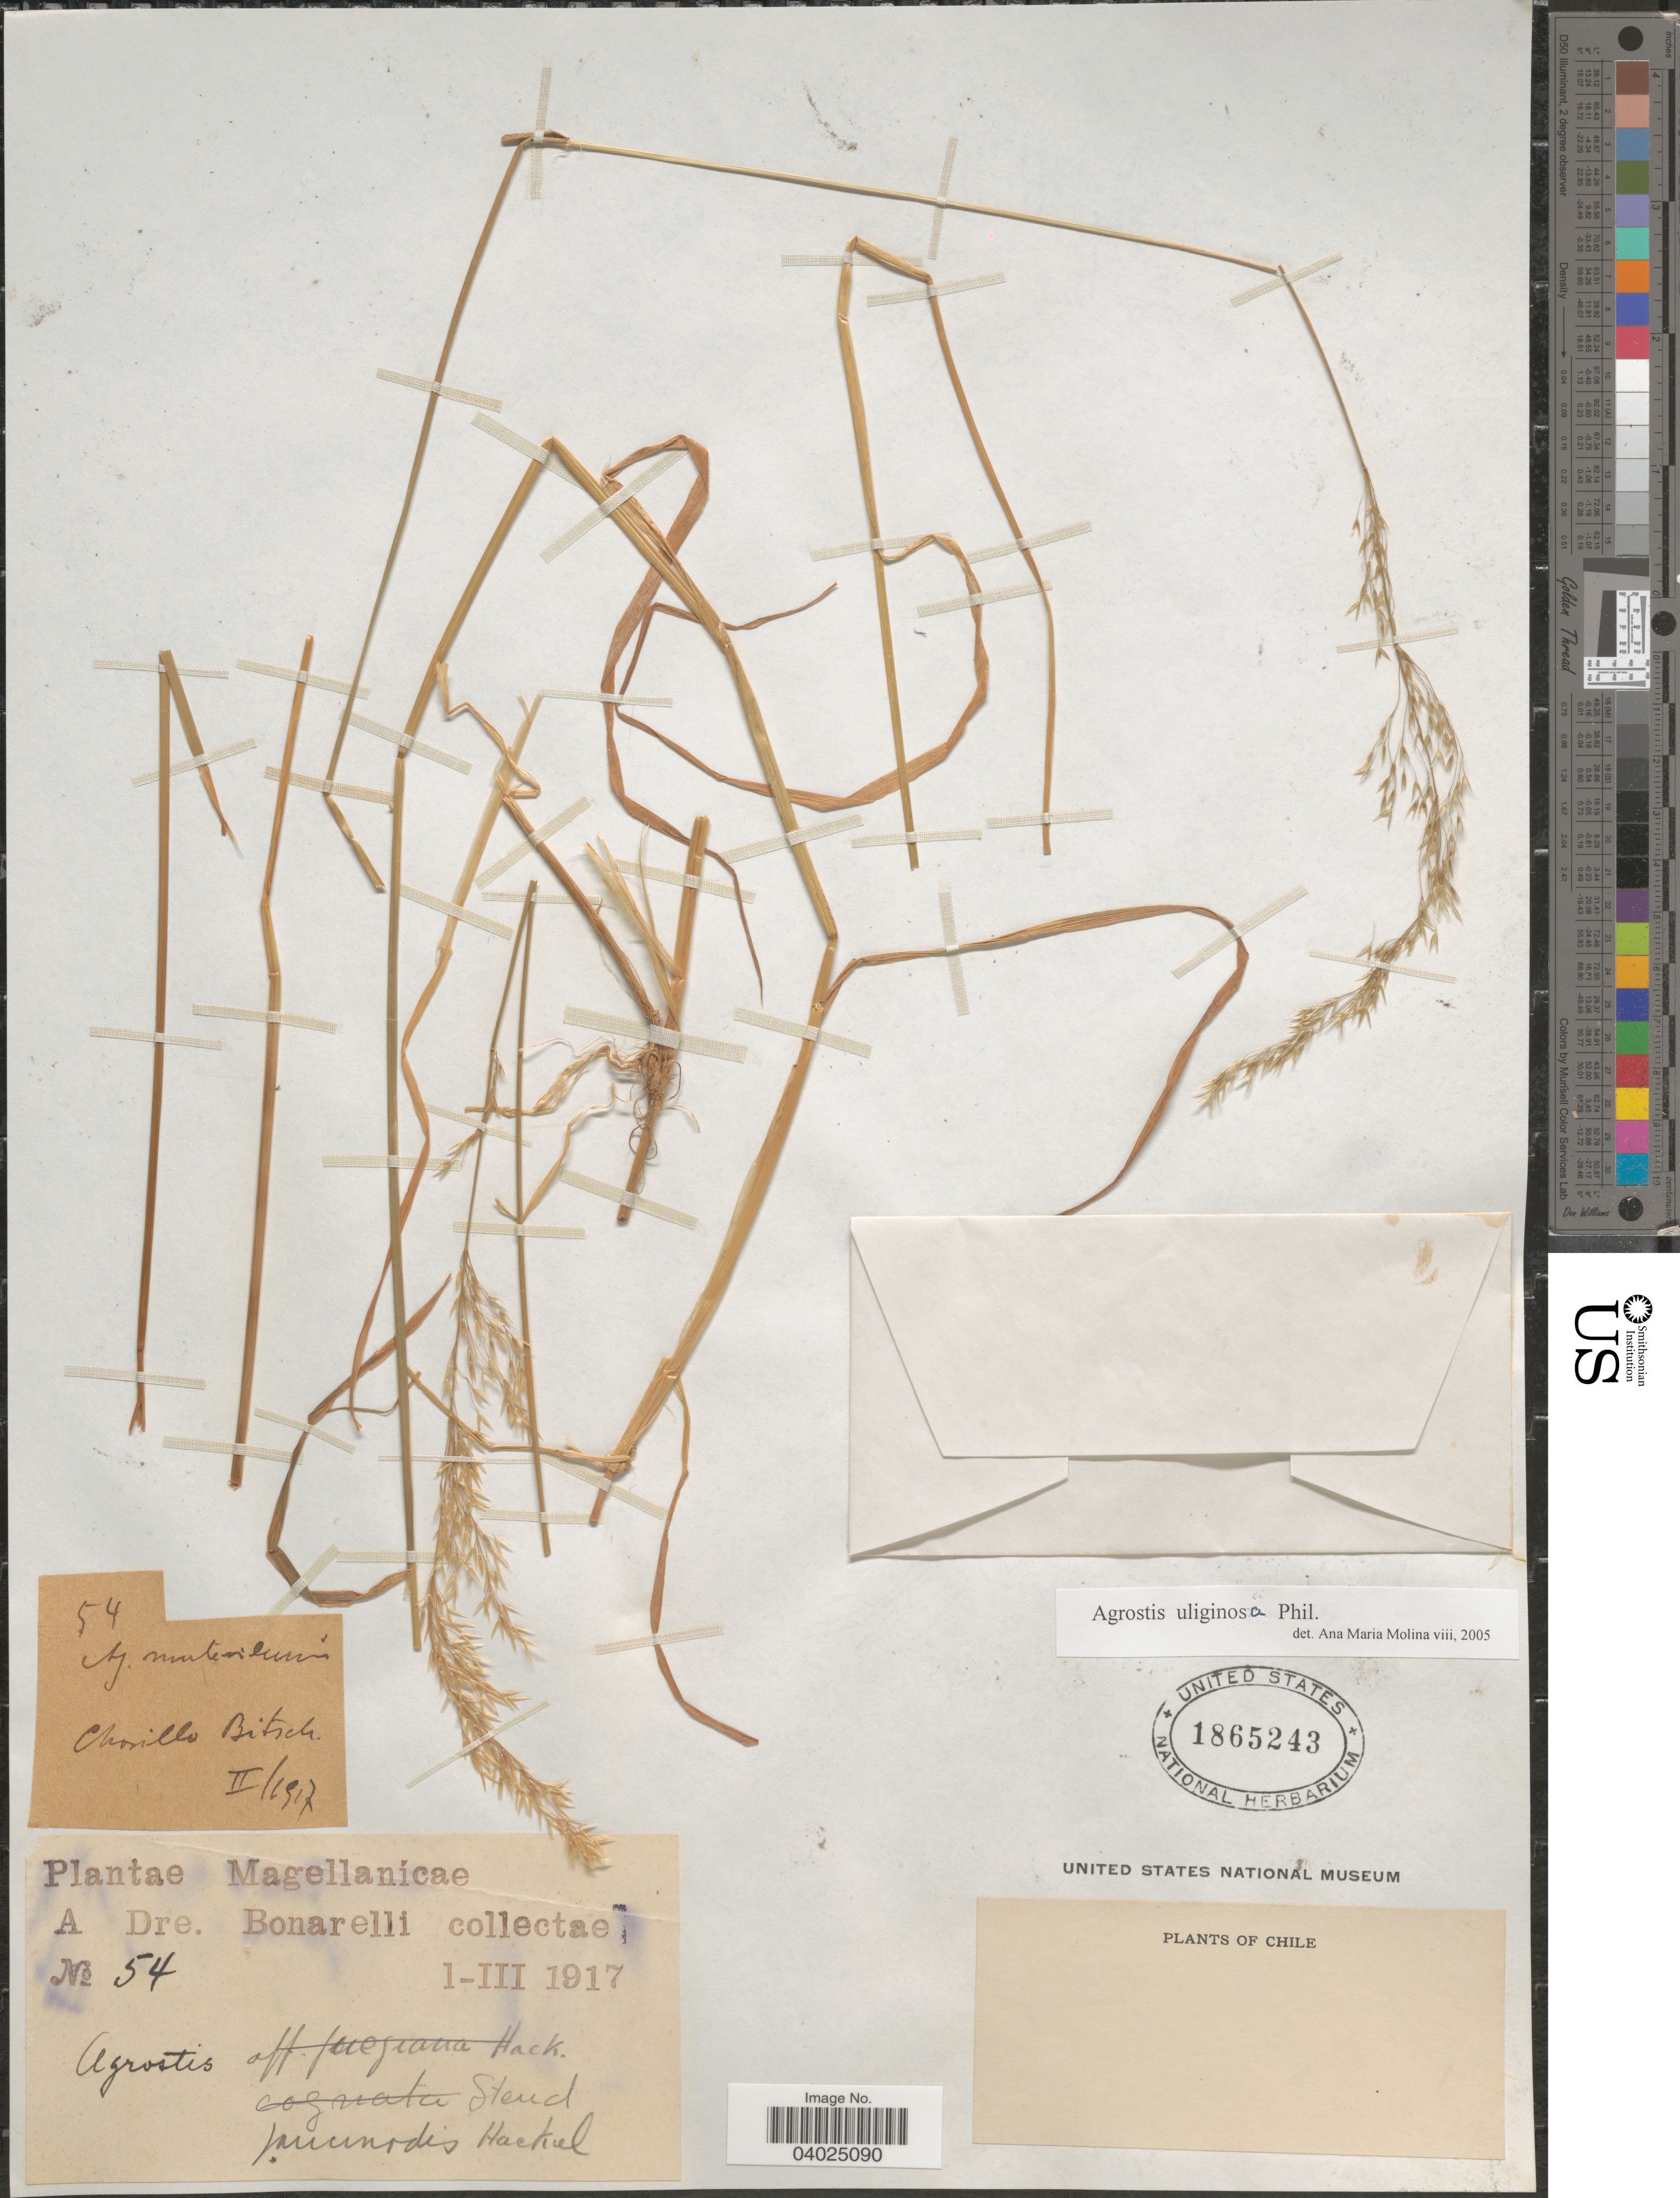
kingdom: Plantae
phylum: Tracheophyta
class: Liliopsida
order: Poales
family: Poaceae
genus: Agrostis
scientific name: Agrostis uliginosa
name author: Phil.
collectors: A. Bonarelli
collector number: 54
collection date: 1917-03-01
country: Chile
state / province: Magallanes y de la Antártica Chilena (XII)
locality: Magellanícae.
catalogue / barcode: US 1865243